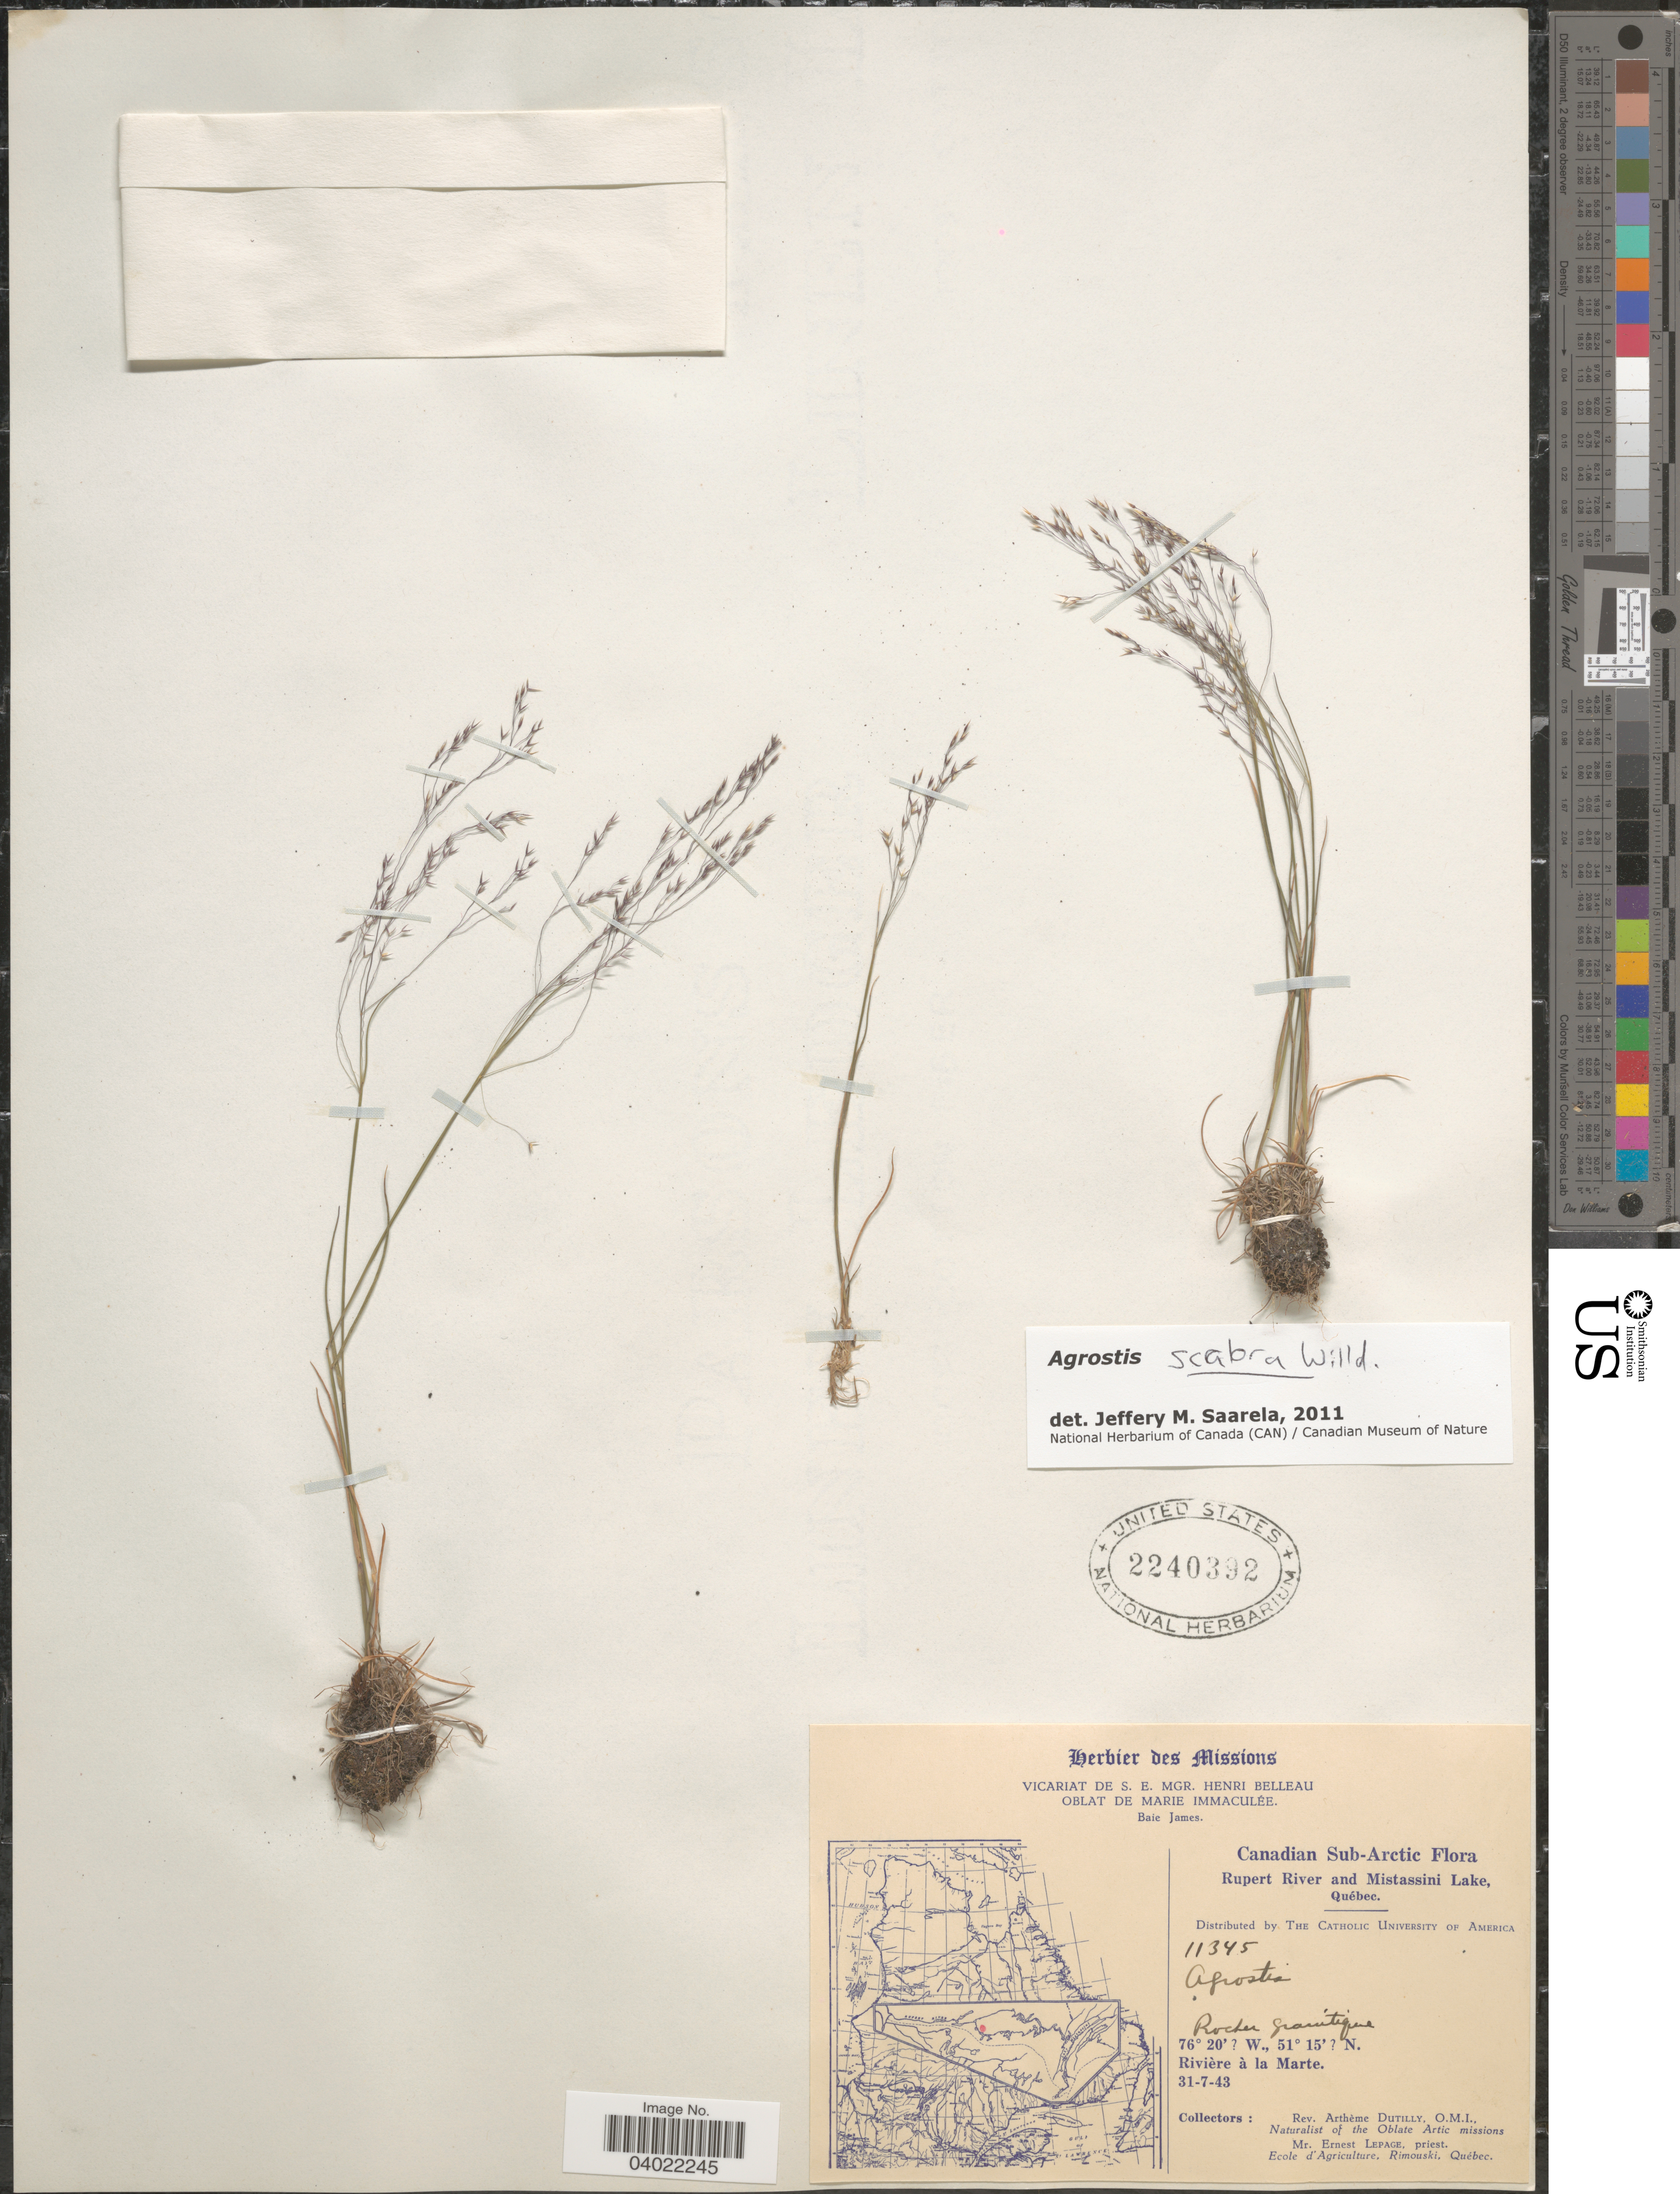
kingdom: Plantae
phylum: Tracheophyta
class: Liliopsida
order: Poales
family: Poaceae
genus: Agrostis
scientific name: Agrostis scabra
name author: Willd.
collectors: A. Dutilly & E. Lepage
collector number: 11345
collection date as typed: Transcribed d/m/y: 31/7/43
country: Canada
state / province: Quebec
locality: Canadian Sub-Arctic. Rupert River and Mistassini Lake. Rivière à la Marte.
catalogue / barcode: US 2240392